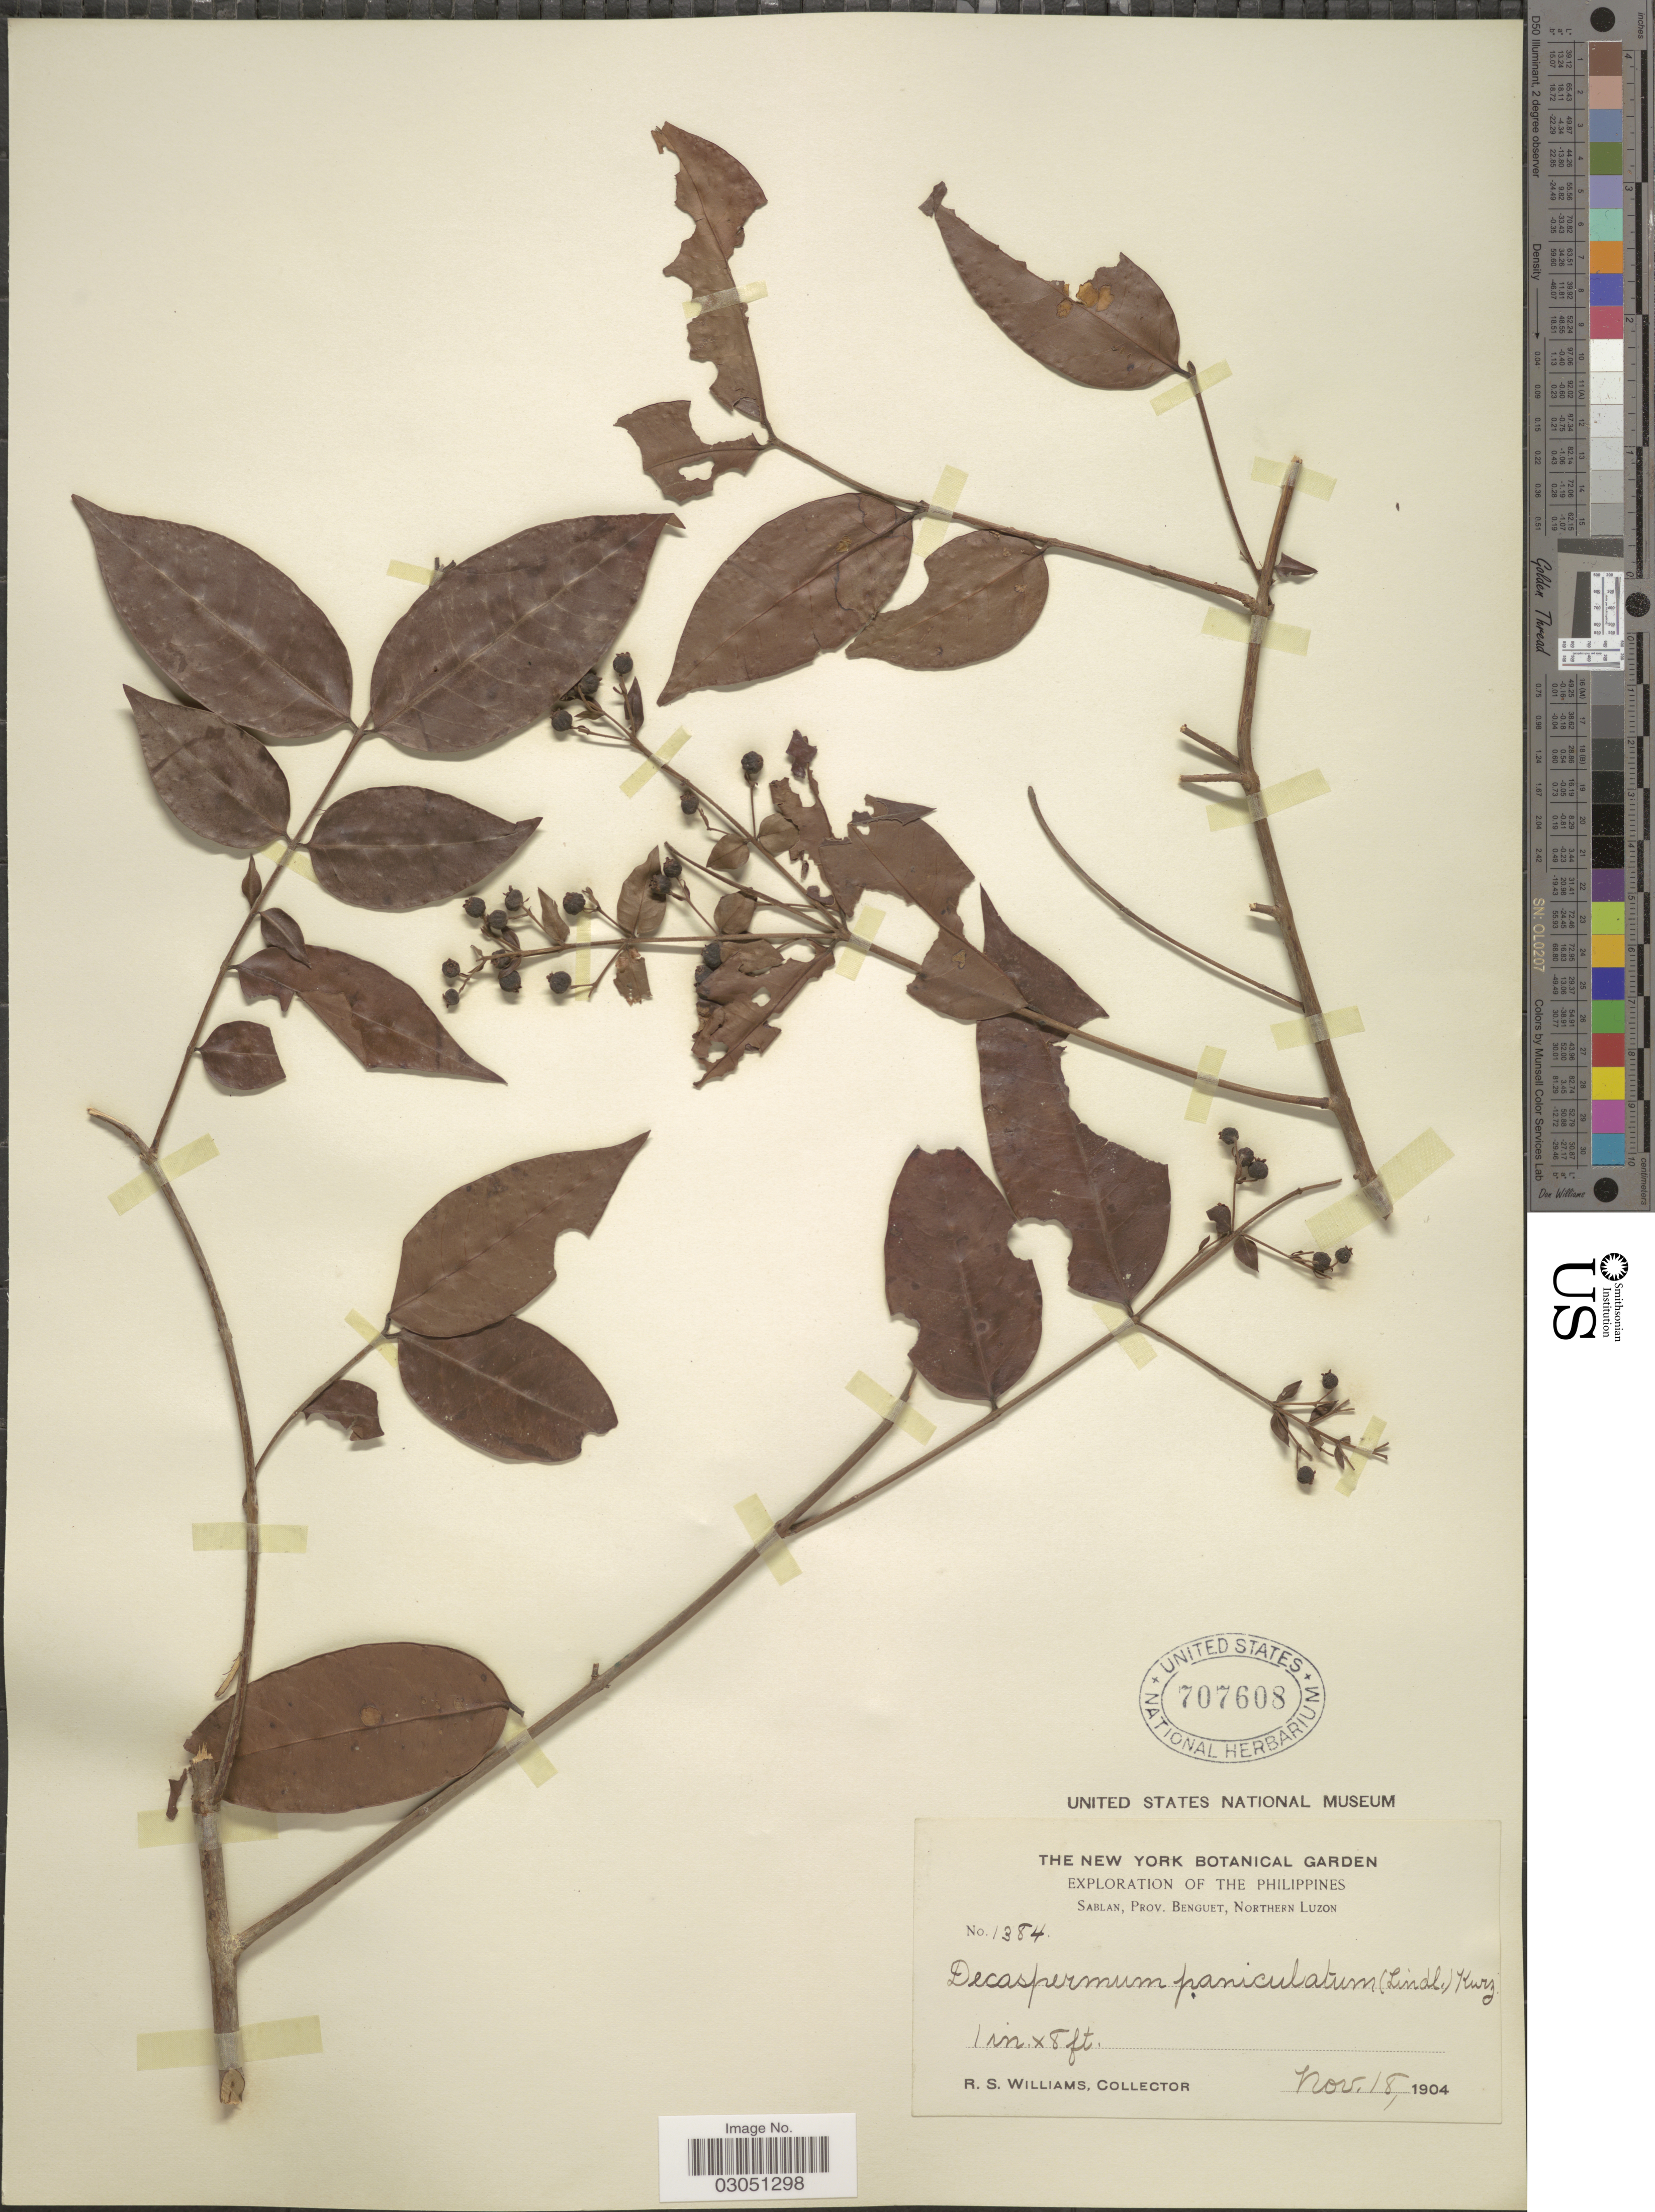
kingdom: Plantae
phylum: Tracheophyta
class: Magnoliopsida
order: Myrtales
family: Myrtaceae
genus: Decaspermum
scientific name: Decaspermum fruticosum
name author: J.R. Forst. & G. Forst.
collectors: R. S. Williams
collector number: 1384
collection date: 1904-11-18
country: Philippines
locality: Sablan, Prov. Benguet, Northern Luzon.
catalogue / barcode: US 707608